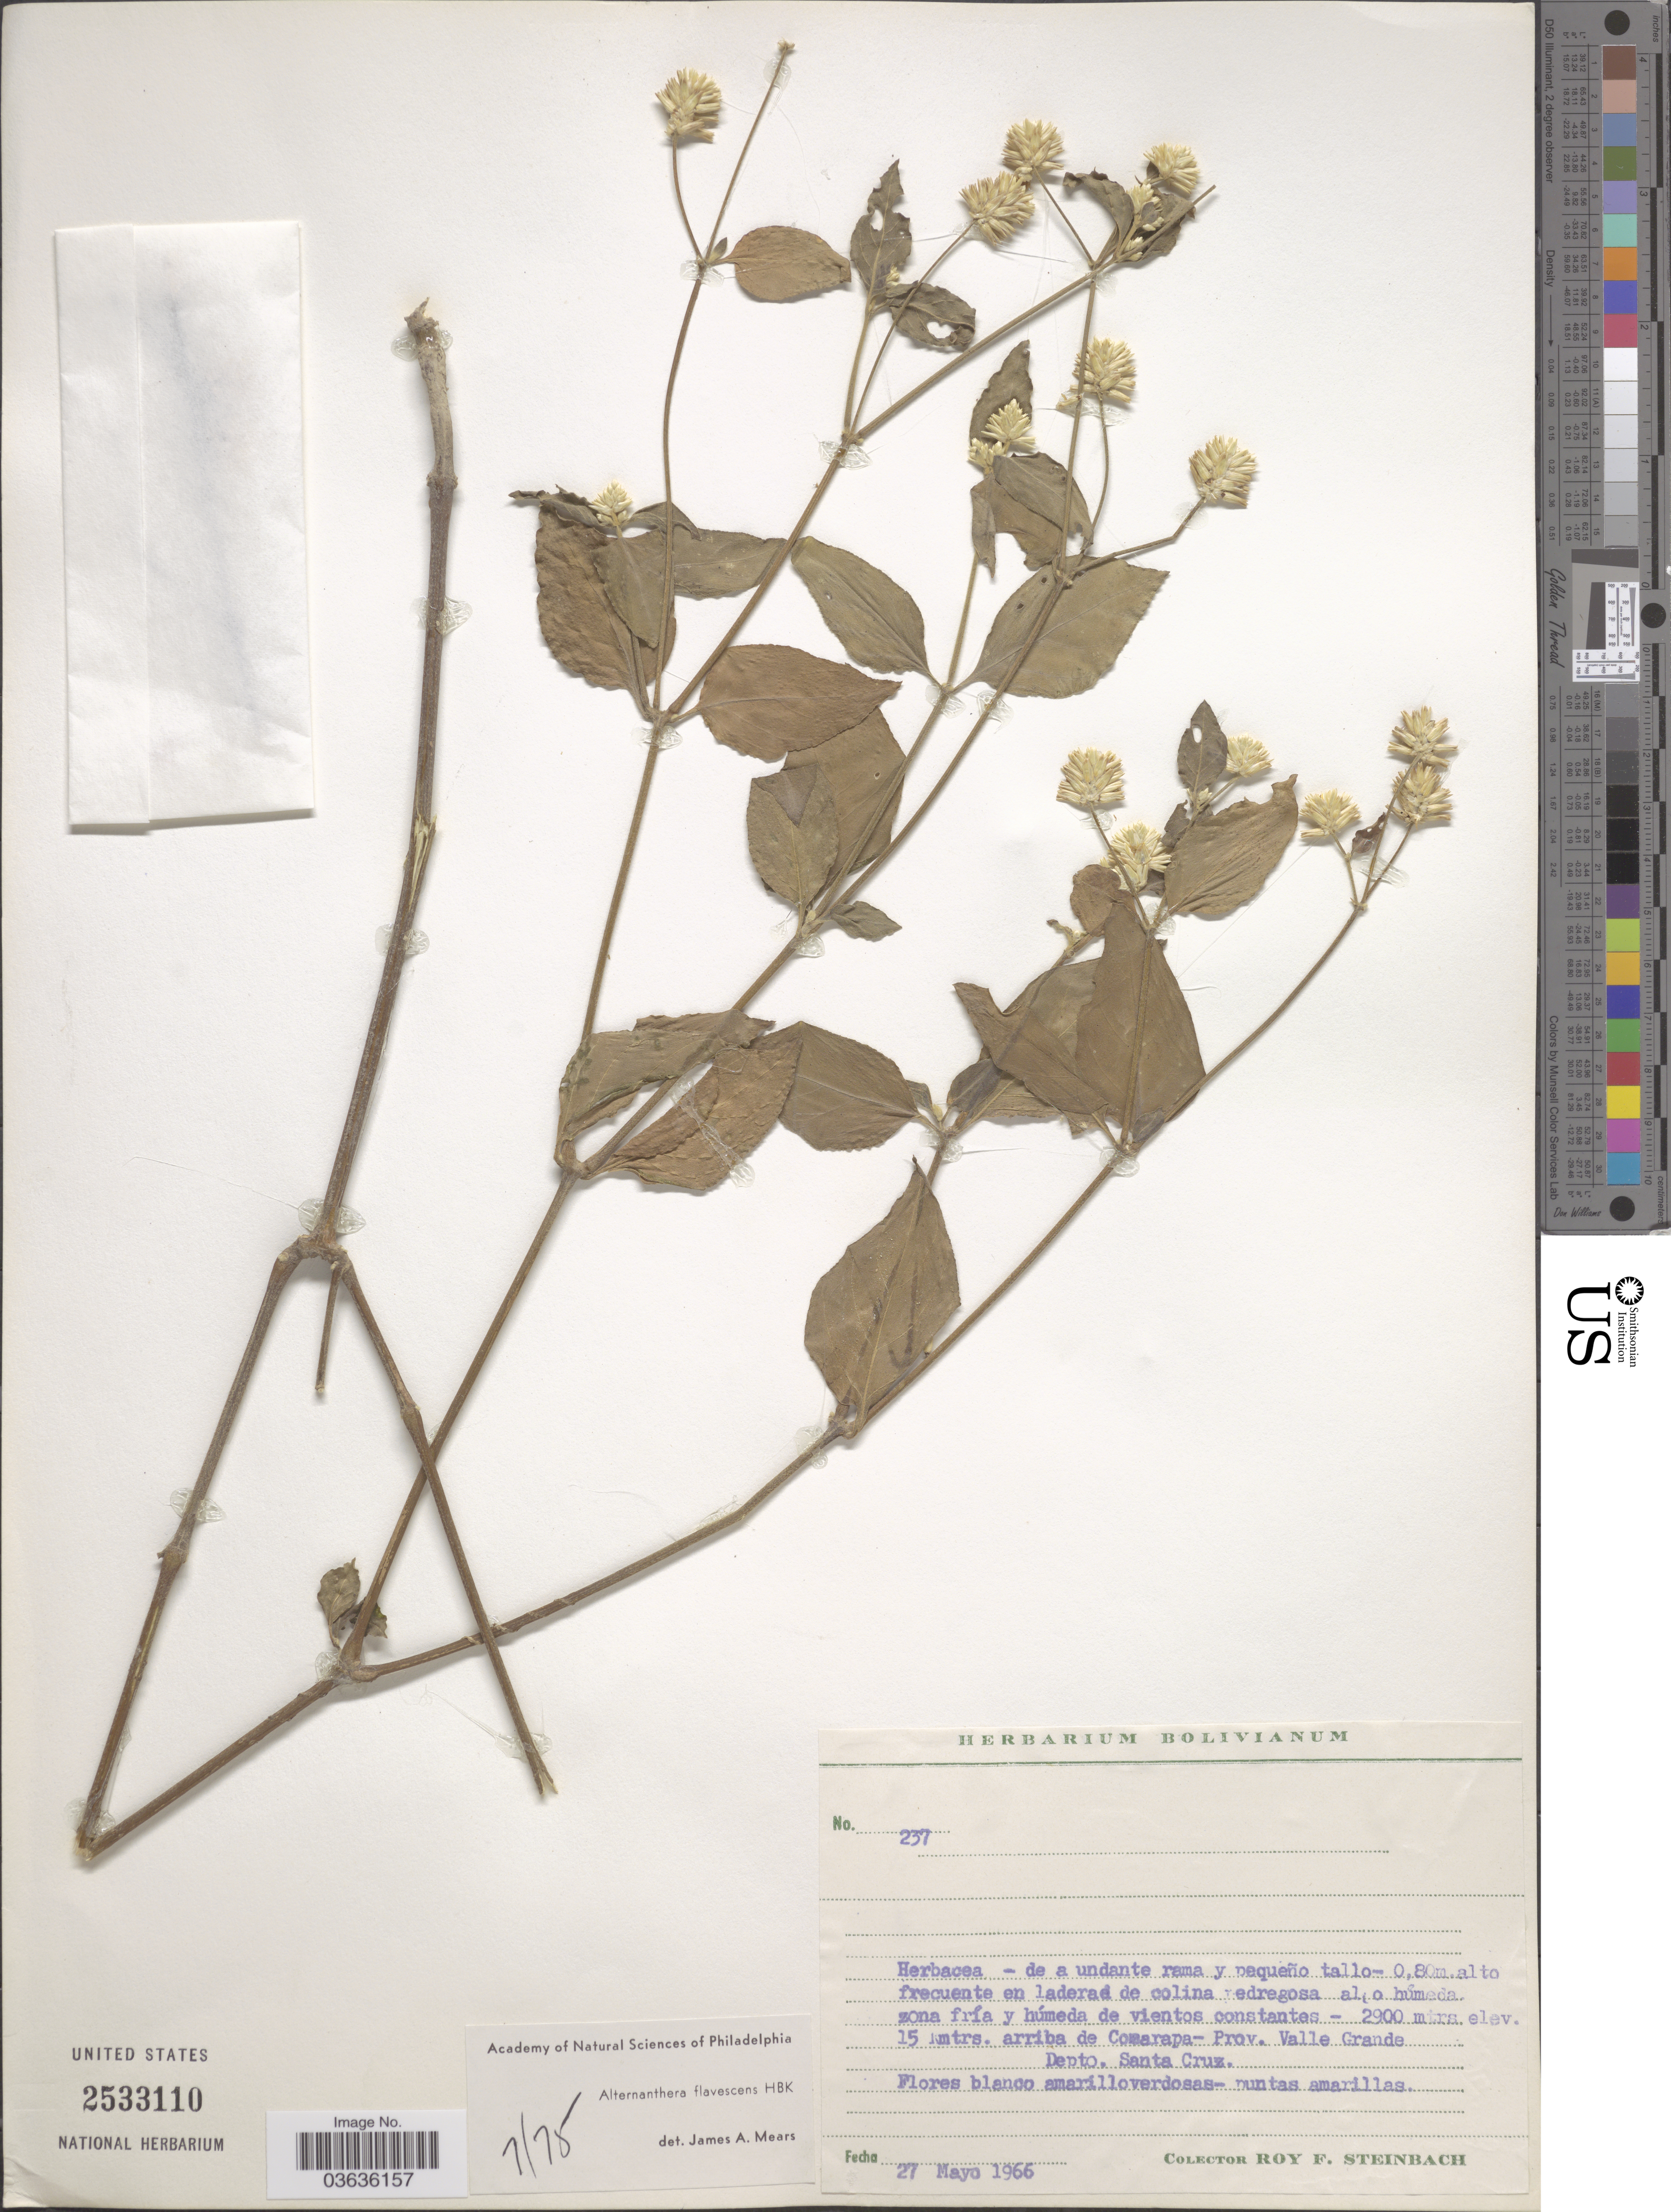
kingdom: Plantae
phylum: Tracheophyta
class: Magnoliopsida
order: Caryophyllales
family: Amaranthaceae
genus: Alternanthera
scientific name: Alternanthera flavescens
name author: Kunth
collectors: R. F. Steinbach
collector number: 237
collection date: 1966-05-27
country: Bolivia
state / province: Santa Cruz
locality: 15 kmtrs. arriba de Comarapa - Prov. Valle Grande, Depto. Santa Cruz.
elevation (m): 2900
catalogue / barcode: US 2533110